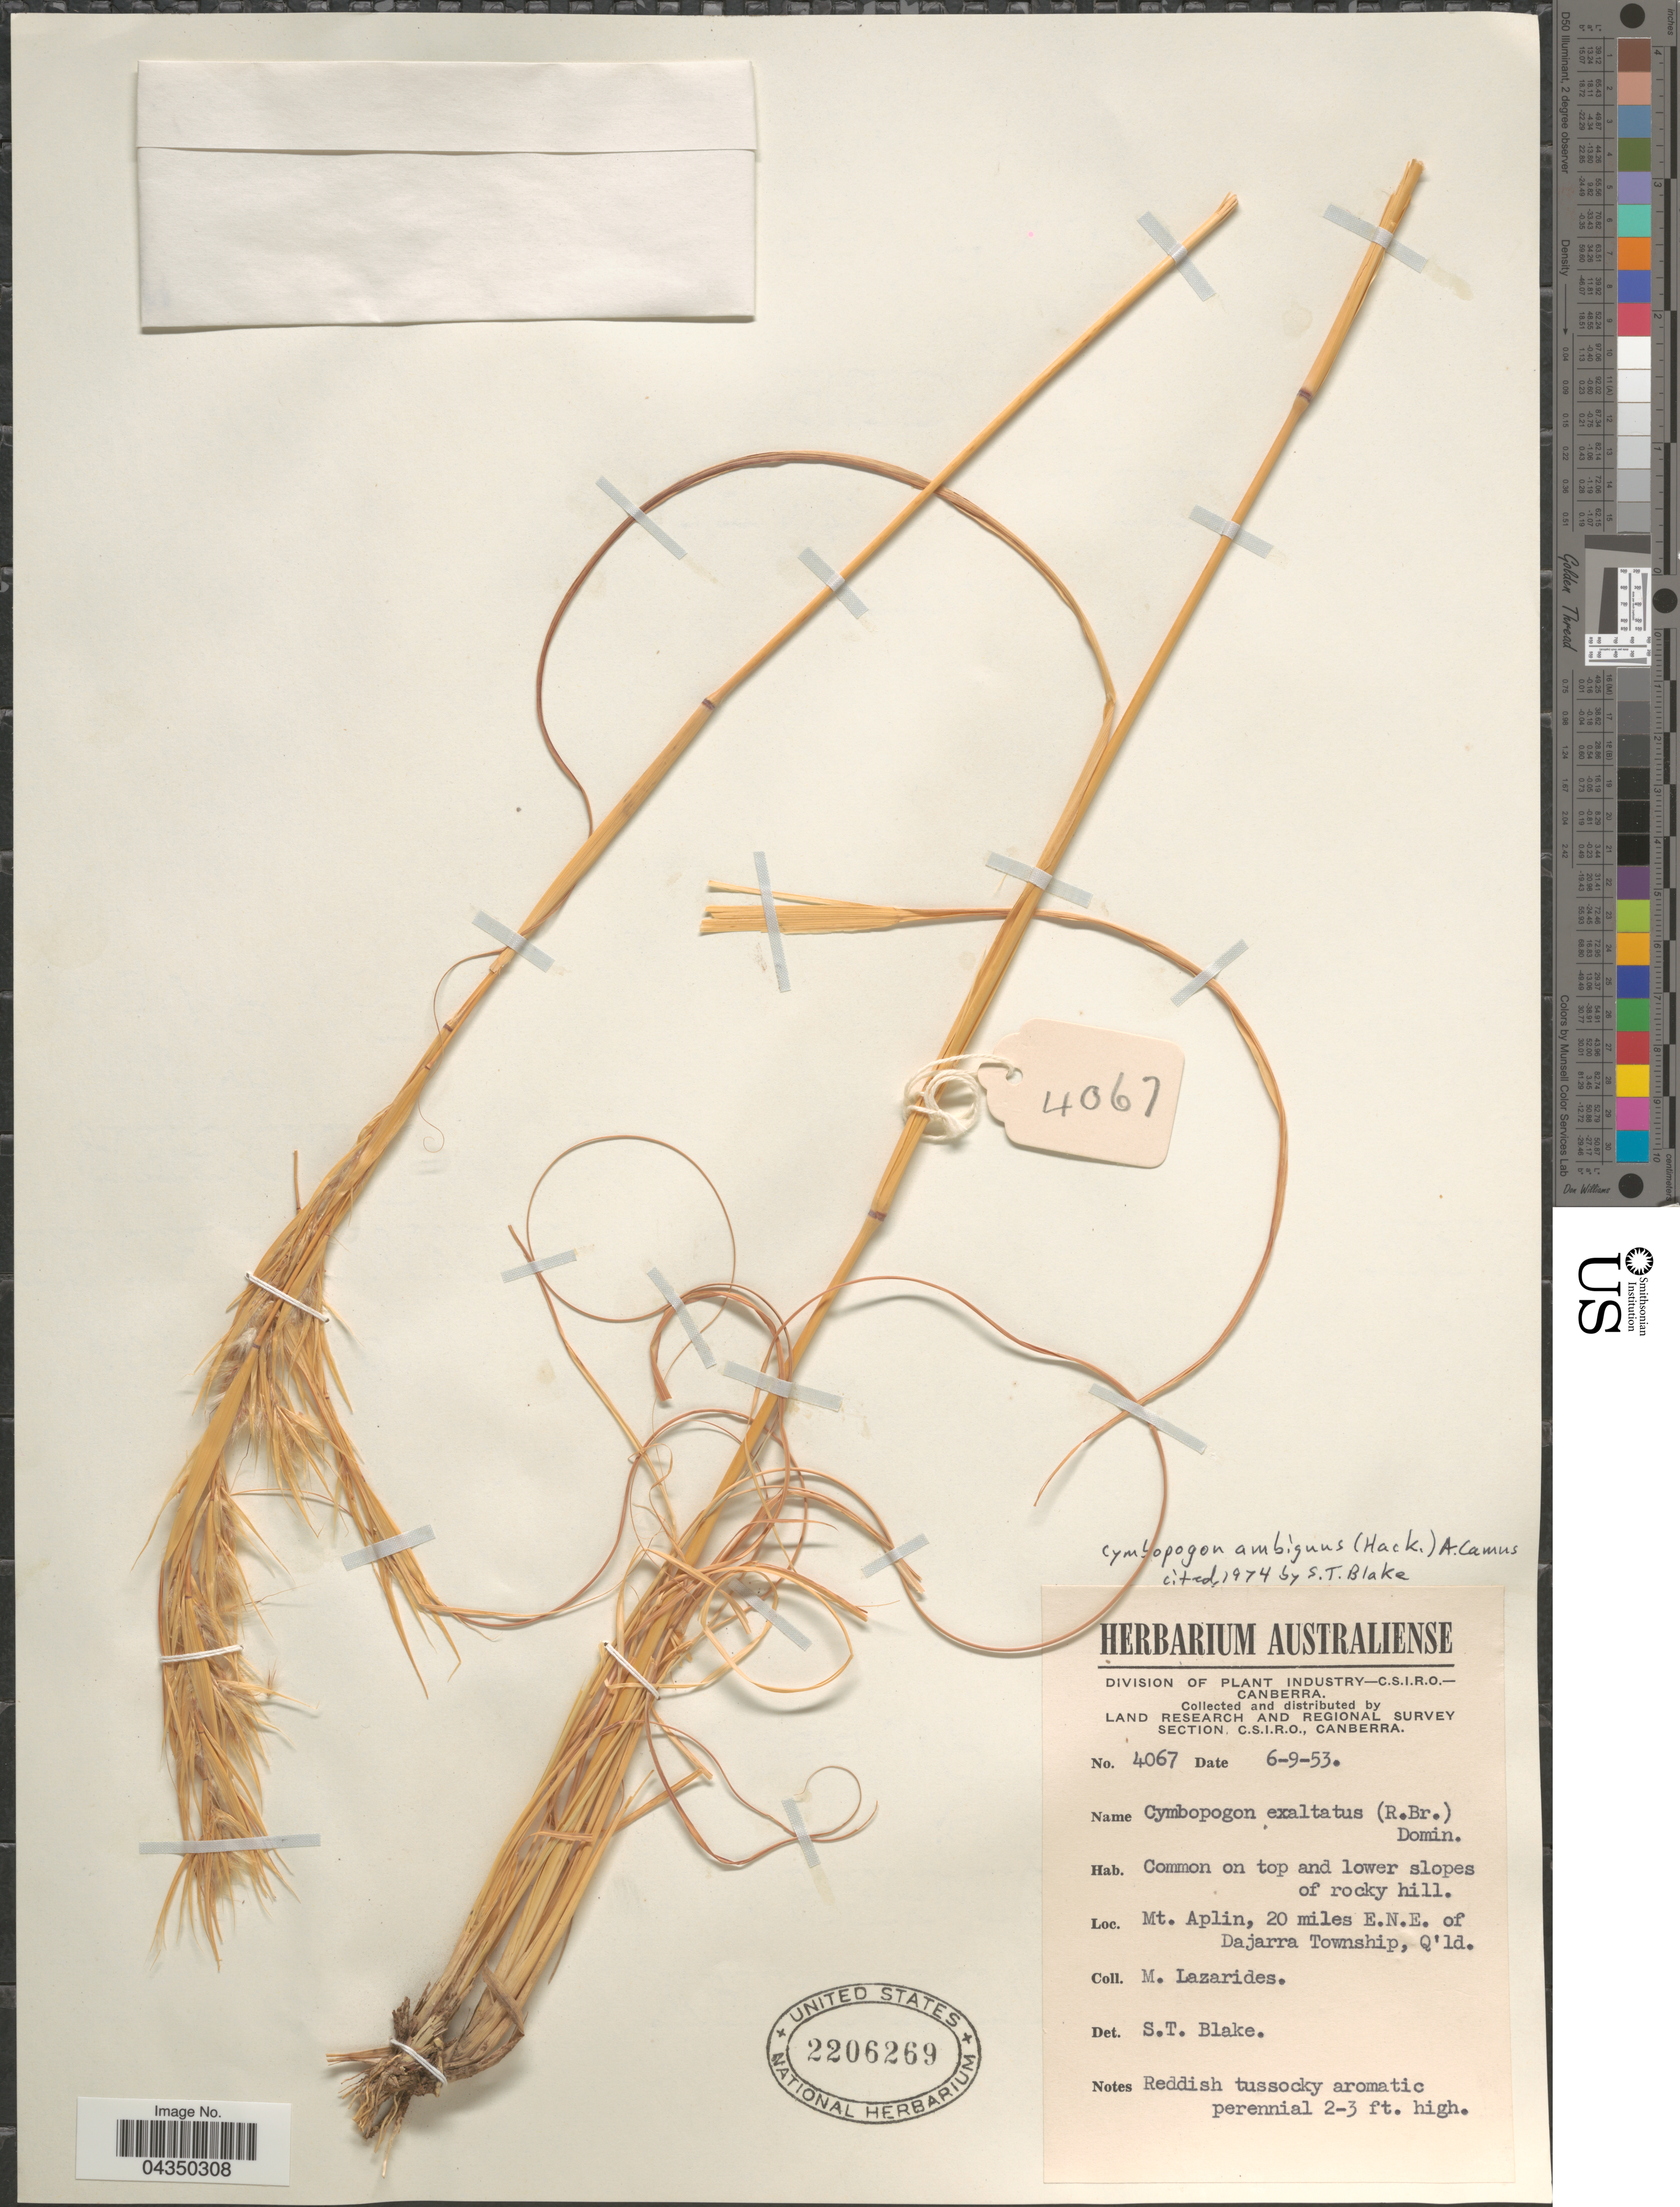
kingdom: Plantae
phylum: Tracheophyta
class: Liliopsida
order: Poales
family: Poaceae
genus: Cymbopogon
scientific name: Cymbopogon ambiguus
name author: A. Camus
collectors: M. Lazarides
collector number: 4067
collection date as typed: Transcribed d/m/y: 6/9/53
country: Australia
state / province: Queensland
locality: Land Research and Regional Survey Section. Mt. Aplin, 20 miles E.N.E. of Dajarra Township.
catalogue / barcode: US 2206269